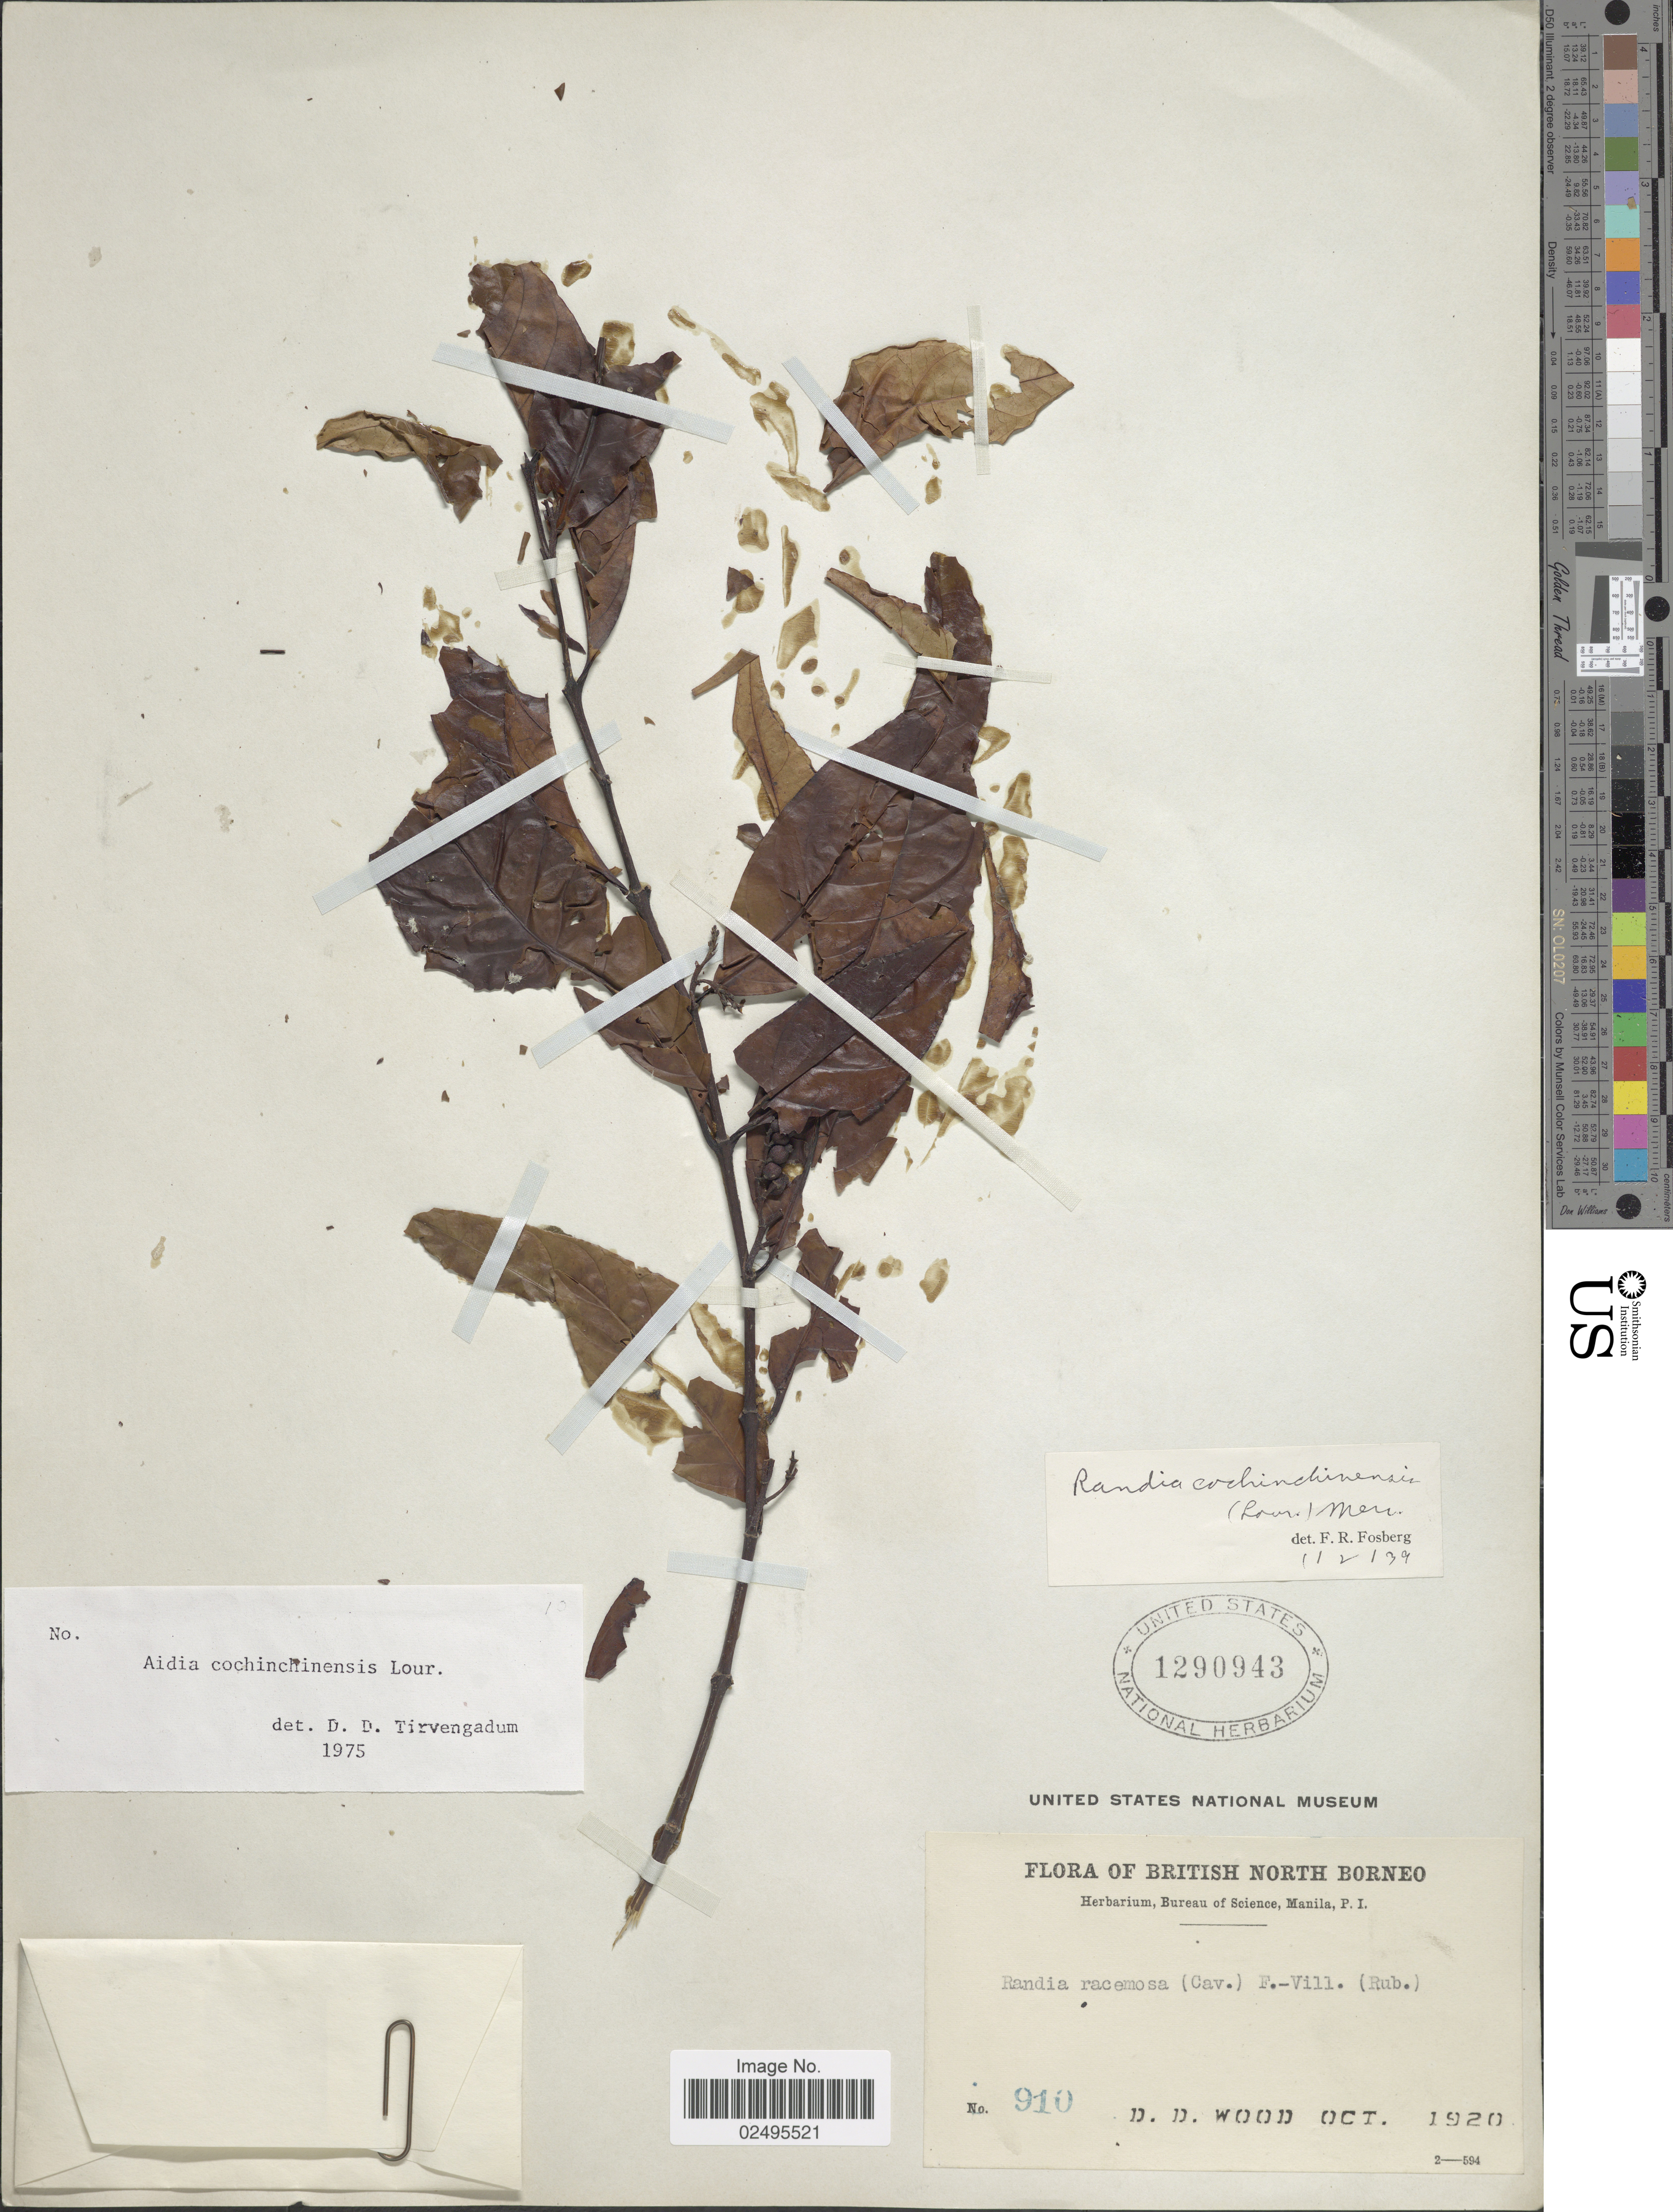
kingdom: Plantae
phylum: Tracheophyta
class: Magnoliopsida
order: Gentianales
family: Rubiaceae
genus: Aidia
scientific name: Aidia graeffei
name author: (Reinecke) Tirveng.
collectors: D. Wood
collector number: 910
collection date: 1920-10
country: Malaysia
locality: British North Borneo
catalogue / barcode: US 1290943